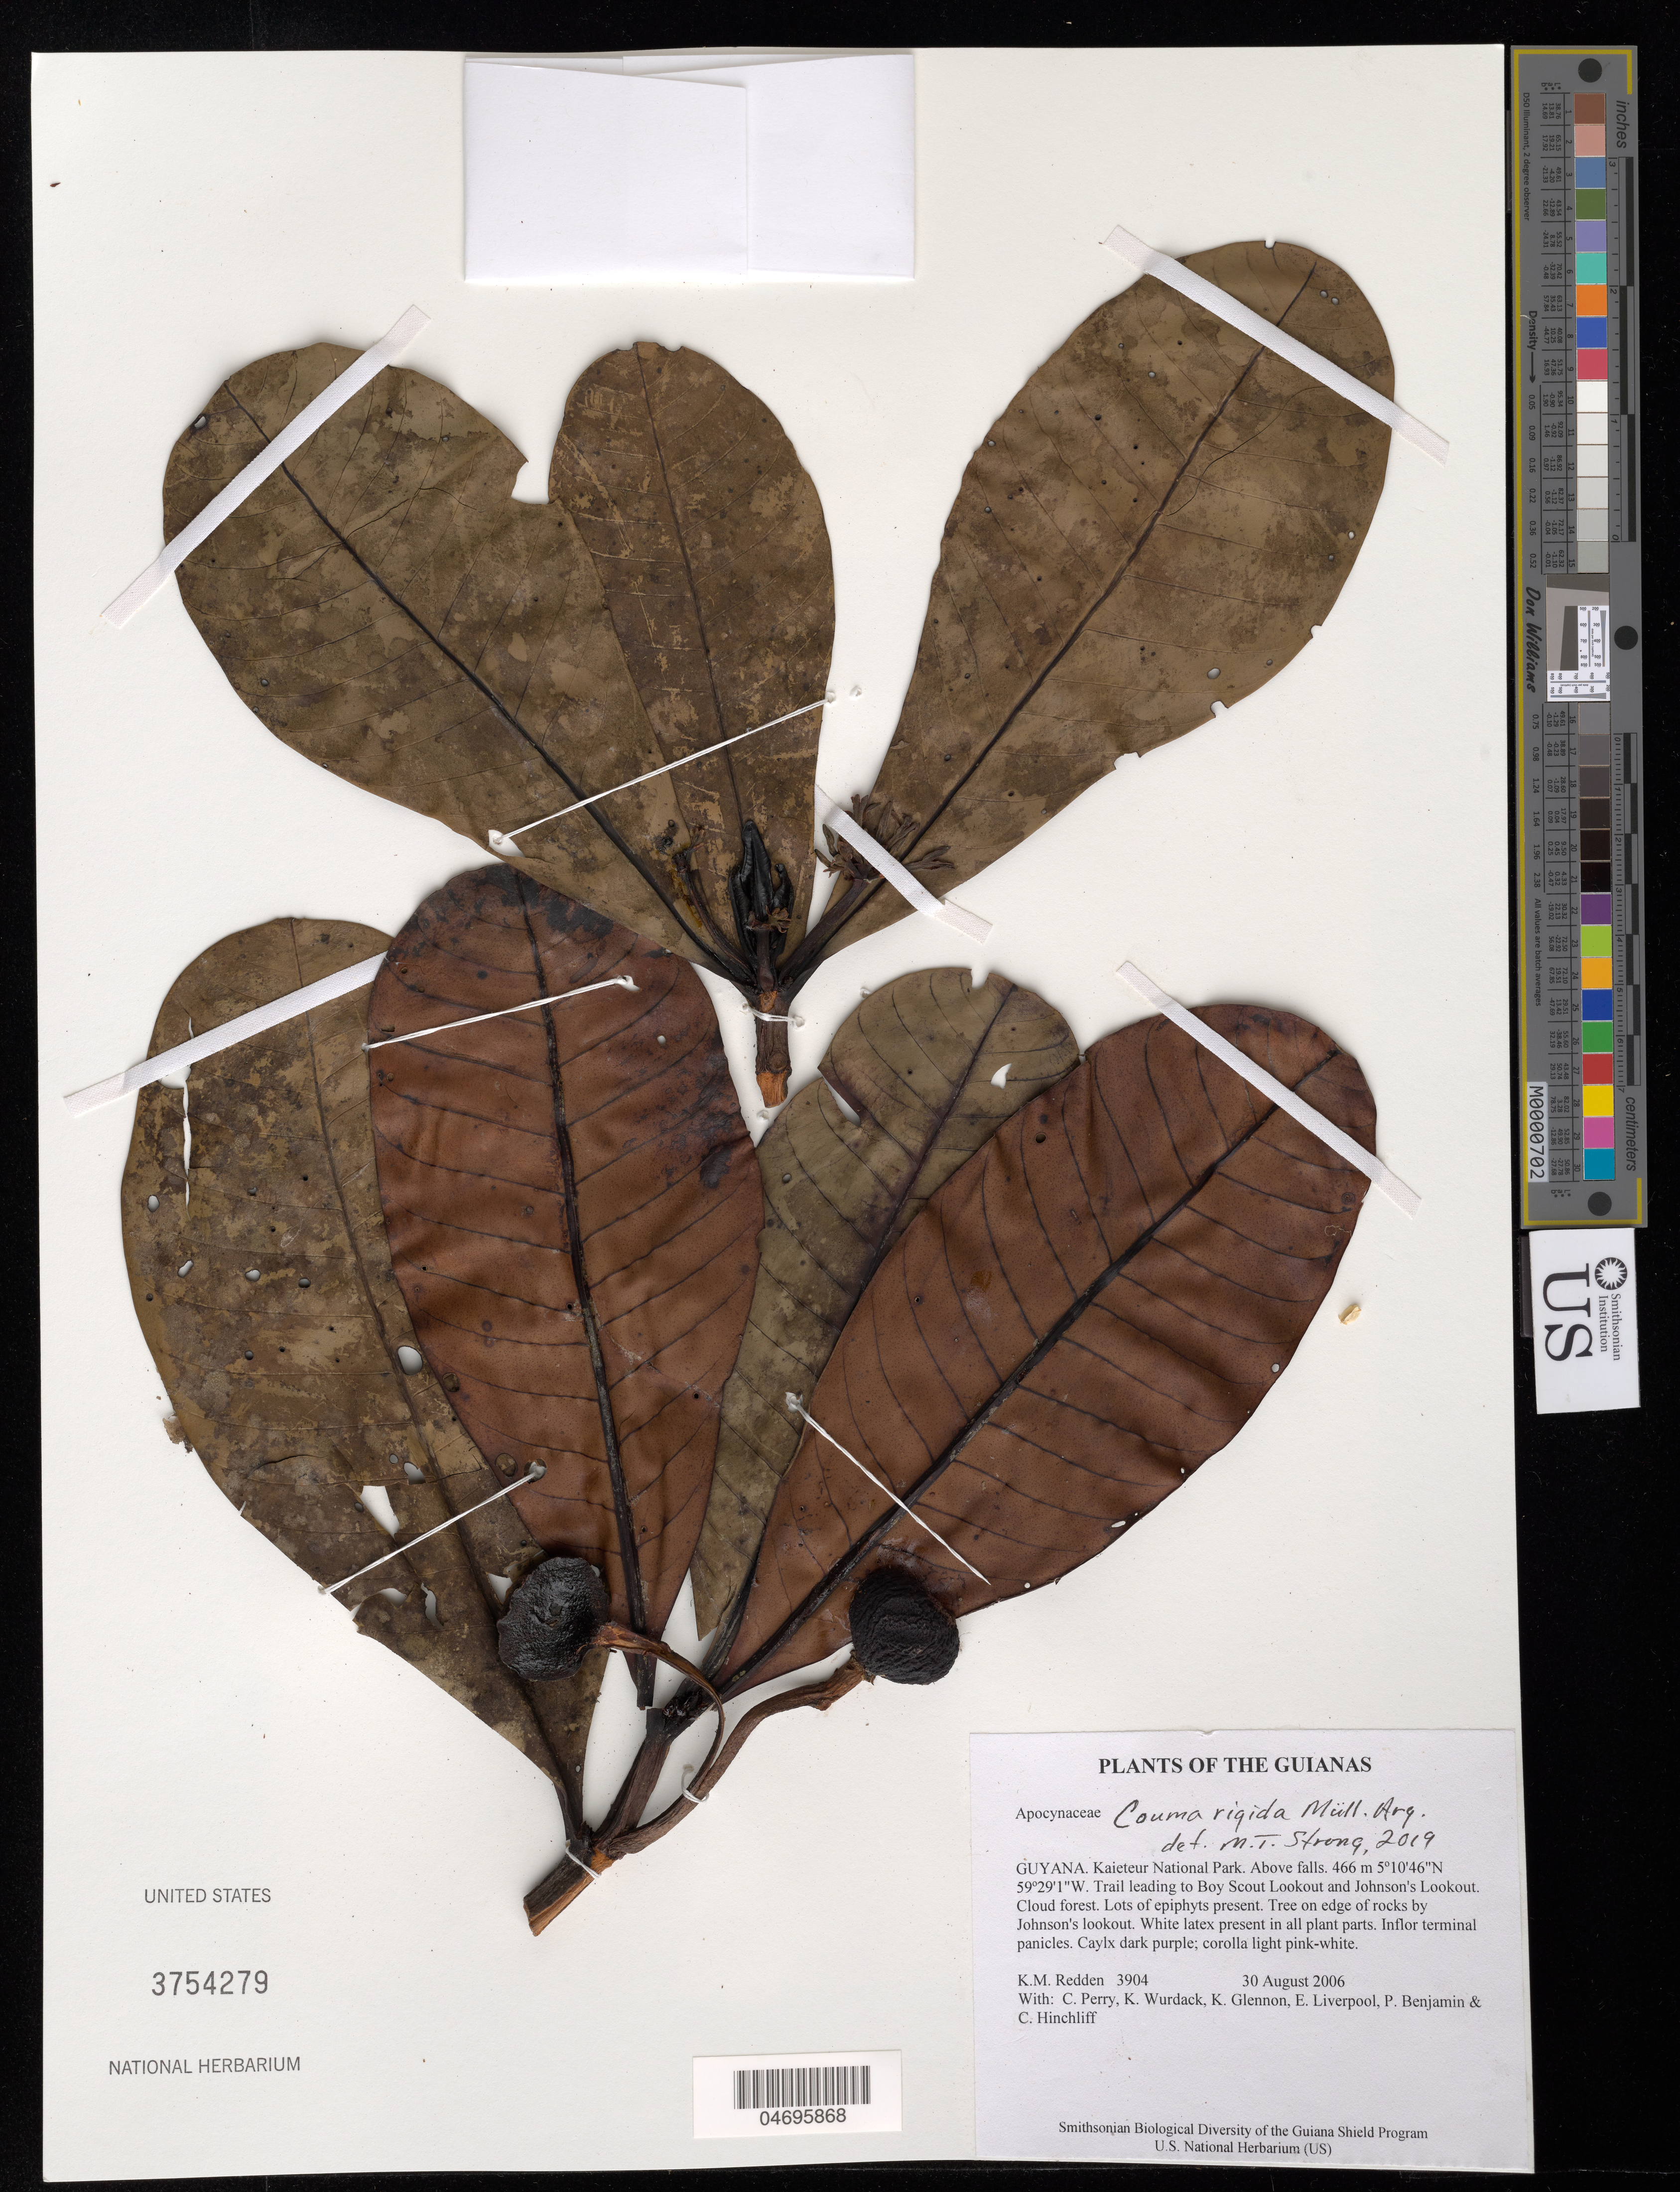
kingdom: Plantae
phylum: Tracheophyta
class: Magnoliopsida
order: Gentianales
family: Apocynaceae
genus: Couma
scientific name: Couma rigida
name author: Müll. Arg.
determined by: Strong, Mark T., (BOT), Smithsonian Institution - National Museum of Natural History (UNITED STATES)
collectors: K. M. Redden, C. Perry, K. Wurdack, K. Glennon, E. Liverpool, P. Benjamin & C. E. Hinchliff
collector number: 3904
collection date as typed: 30 August 2006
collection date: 2006-08-30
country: Guyana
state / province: Potaro-Siparuni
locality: Kaieteur National Park. Above falls. Trail leading to Boy Scout Lookout and Johnson's Lookout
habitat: Cloud forest. Lots of epiphytes present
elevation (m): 466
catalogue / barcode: US 3754279